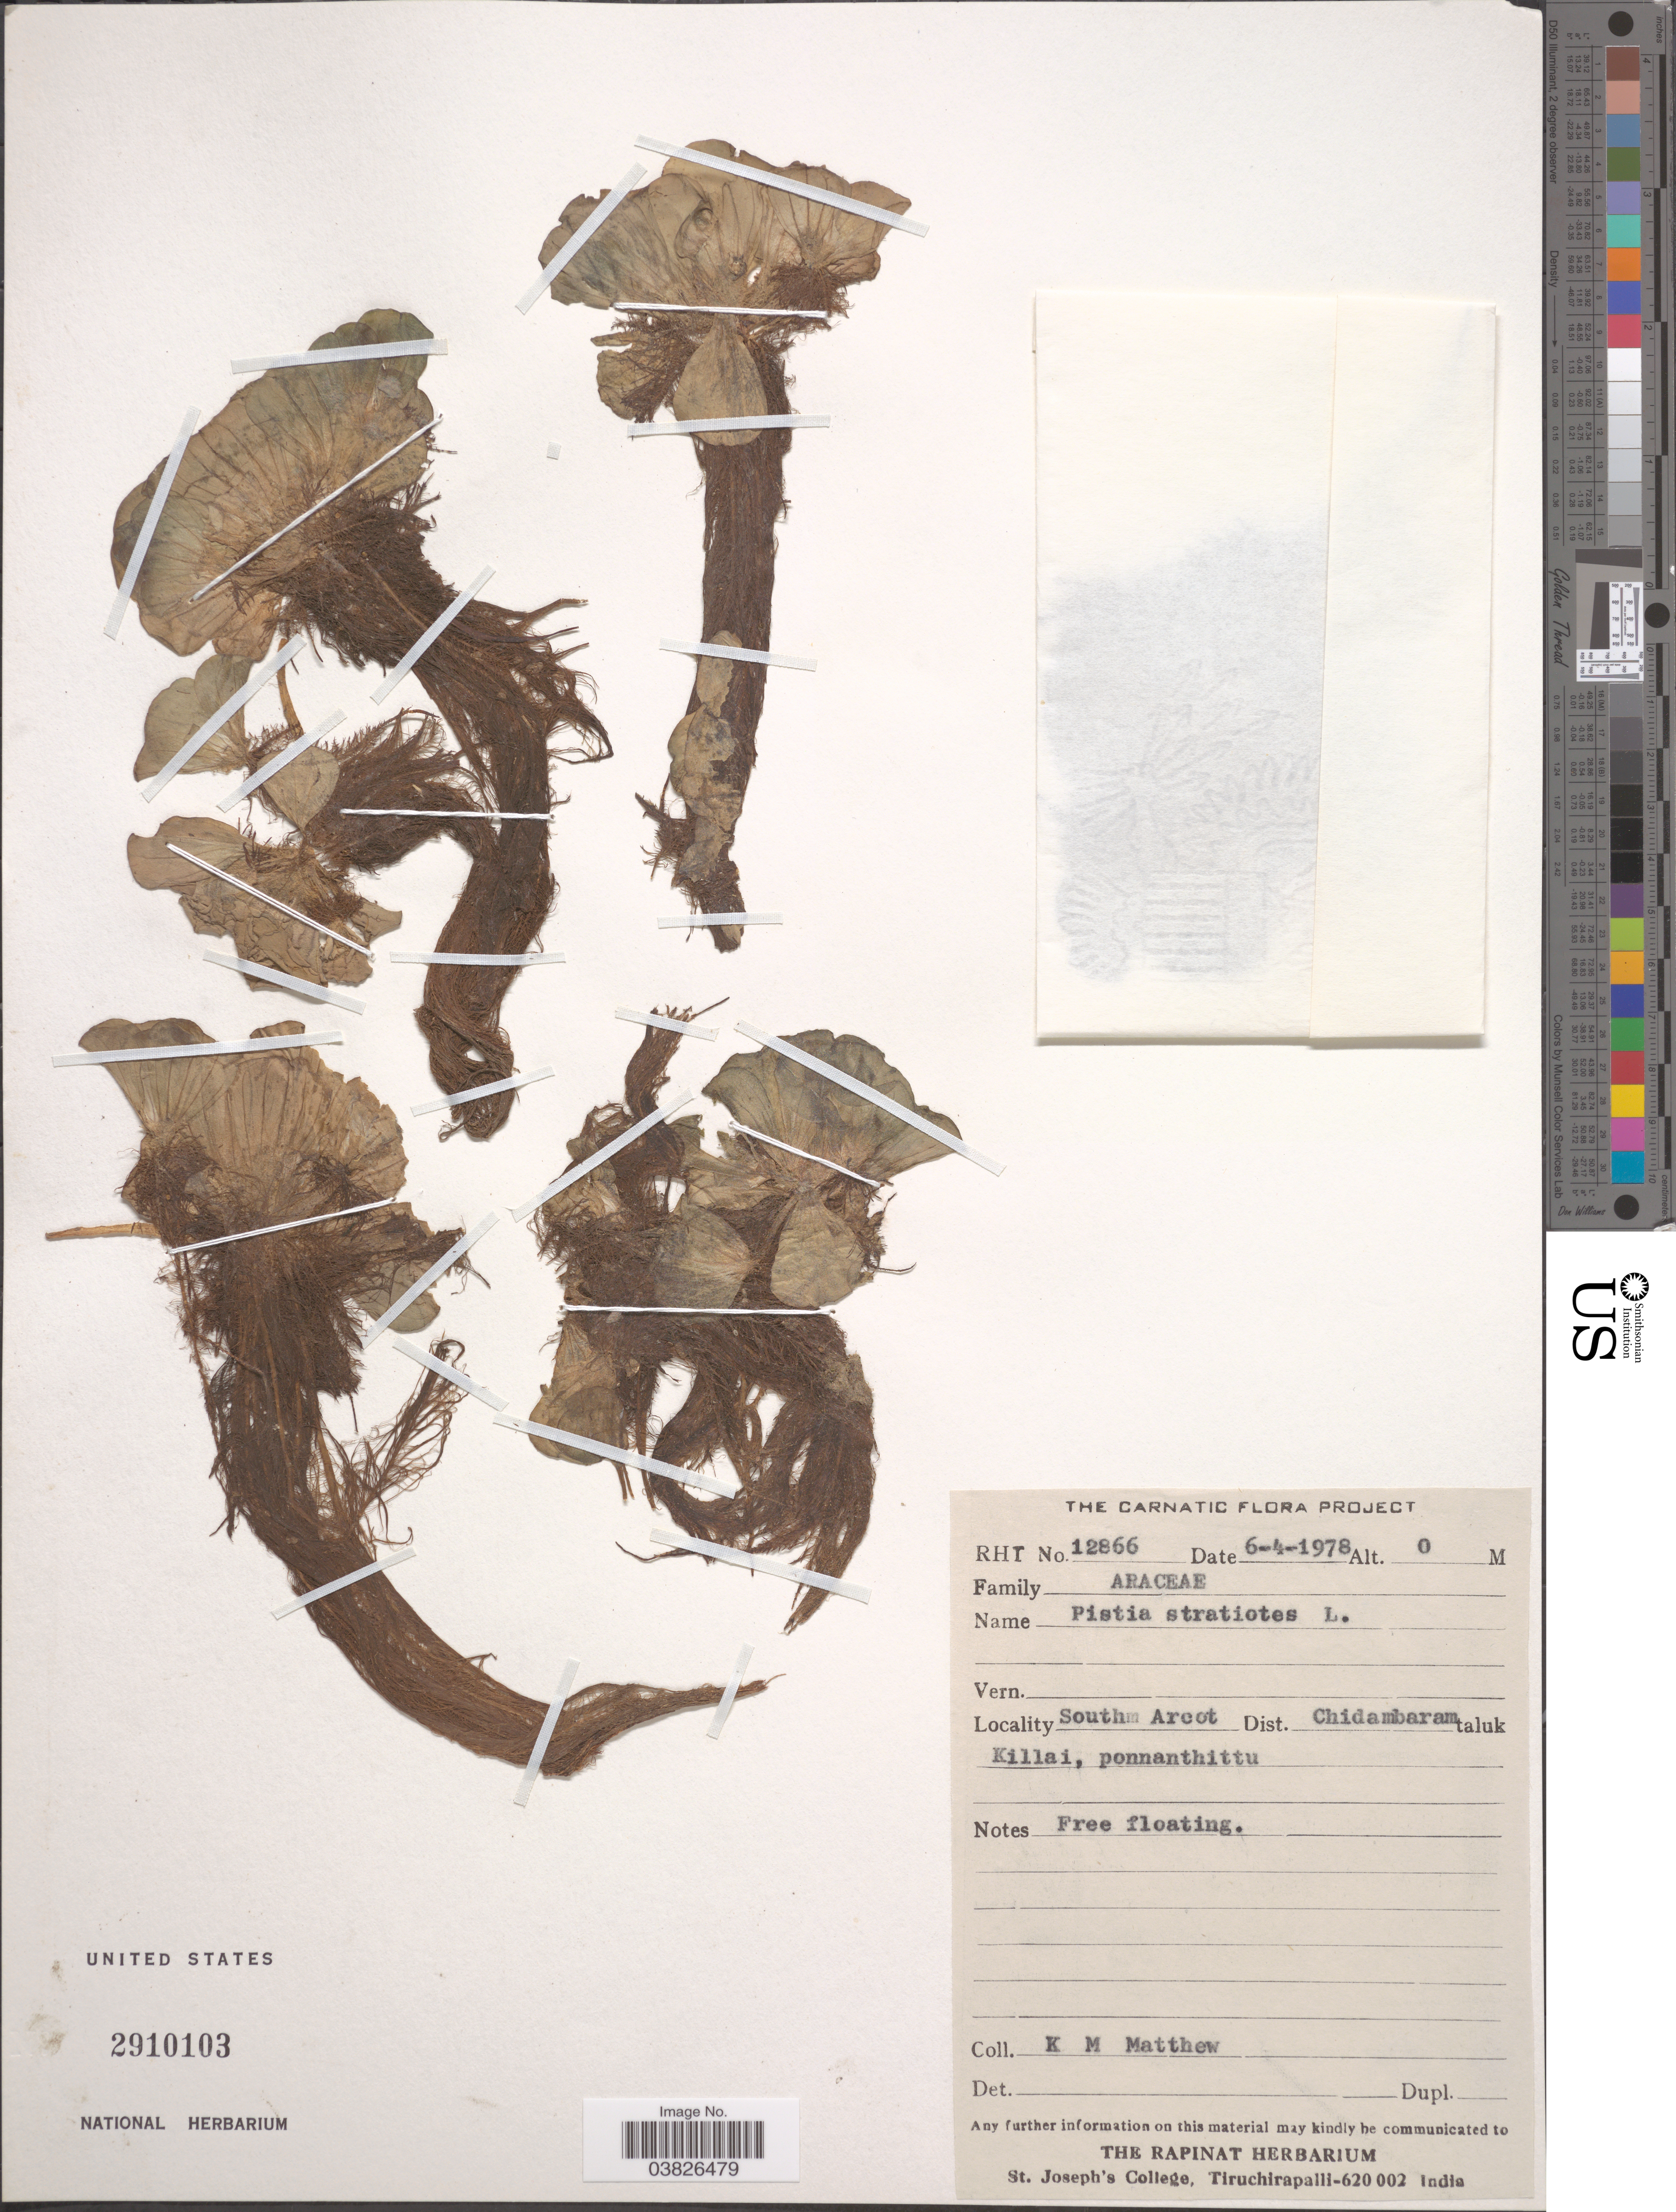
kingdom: Plantae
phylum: Tracheophyta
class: Liliopsida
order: Alismatales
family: Araceae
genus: Pistia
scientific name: Pistia stratiotes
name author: L.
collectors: K. M. Matthew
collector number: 12866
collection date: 1978-04-06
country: India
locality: Southm Arcot. Dist. Chidambaram taluk. Killai, ponnanthittu.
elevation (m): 0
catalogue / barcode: US 2910103